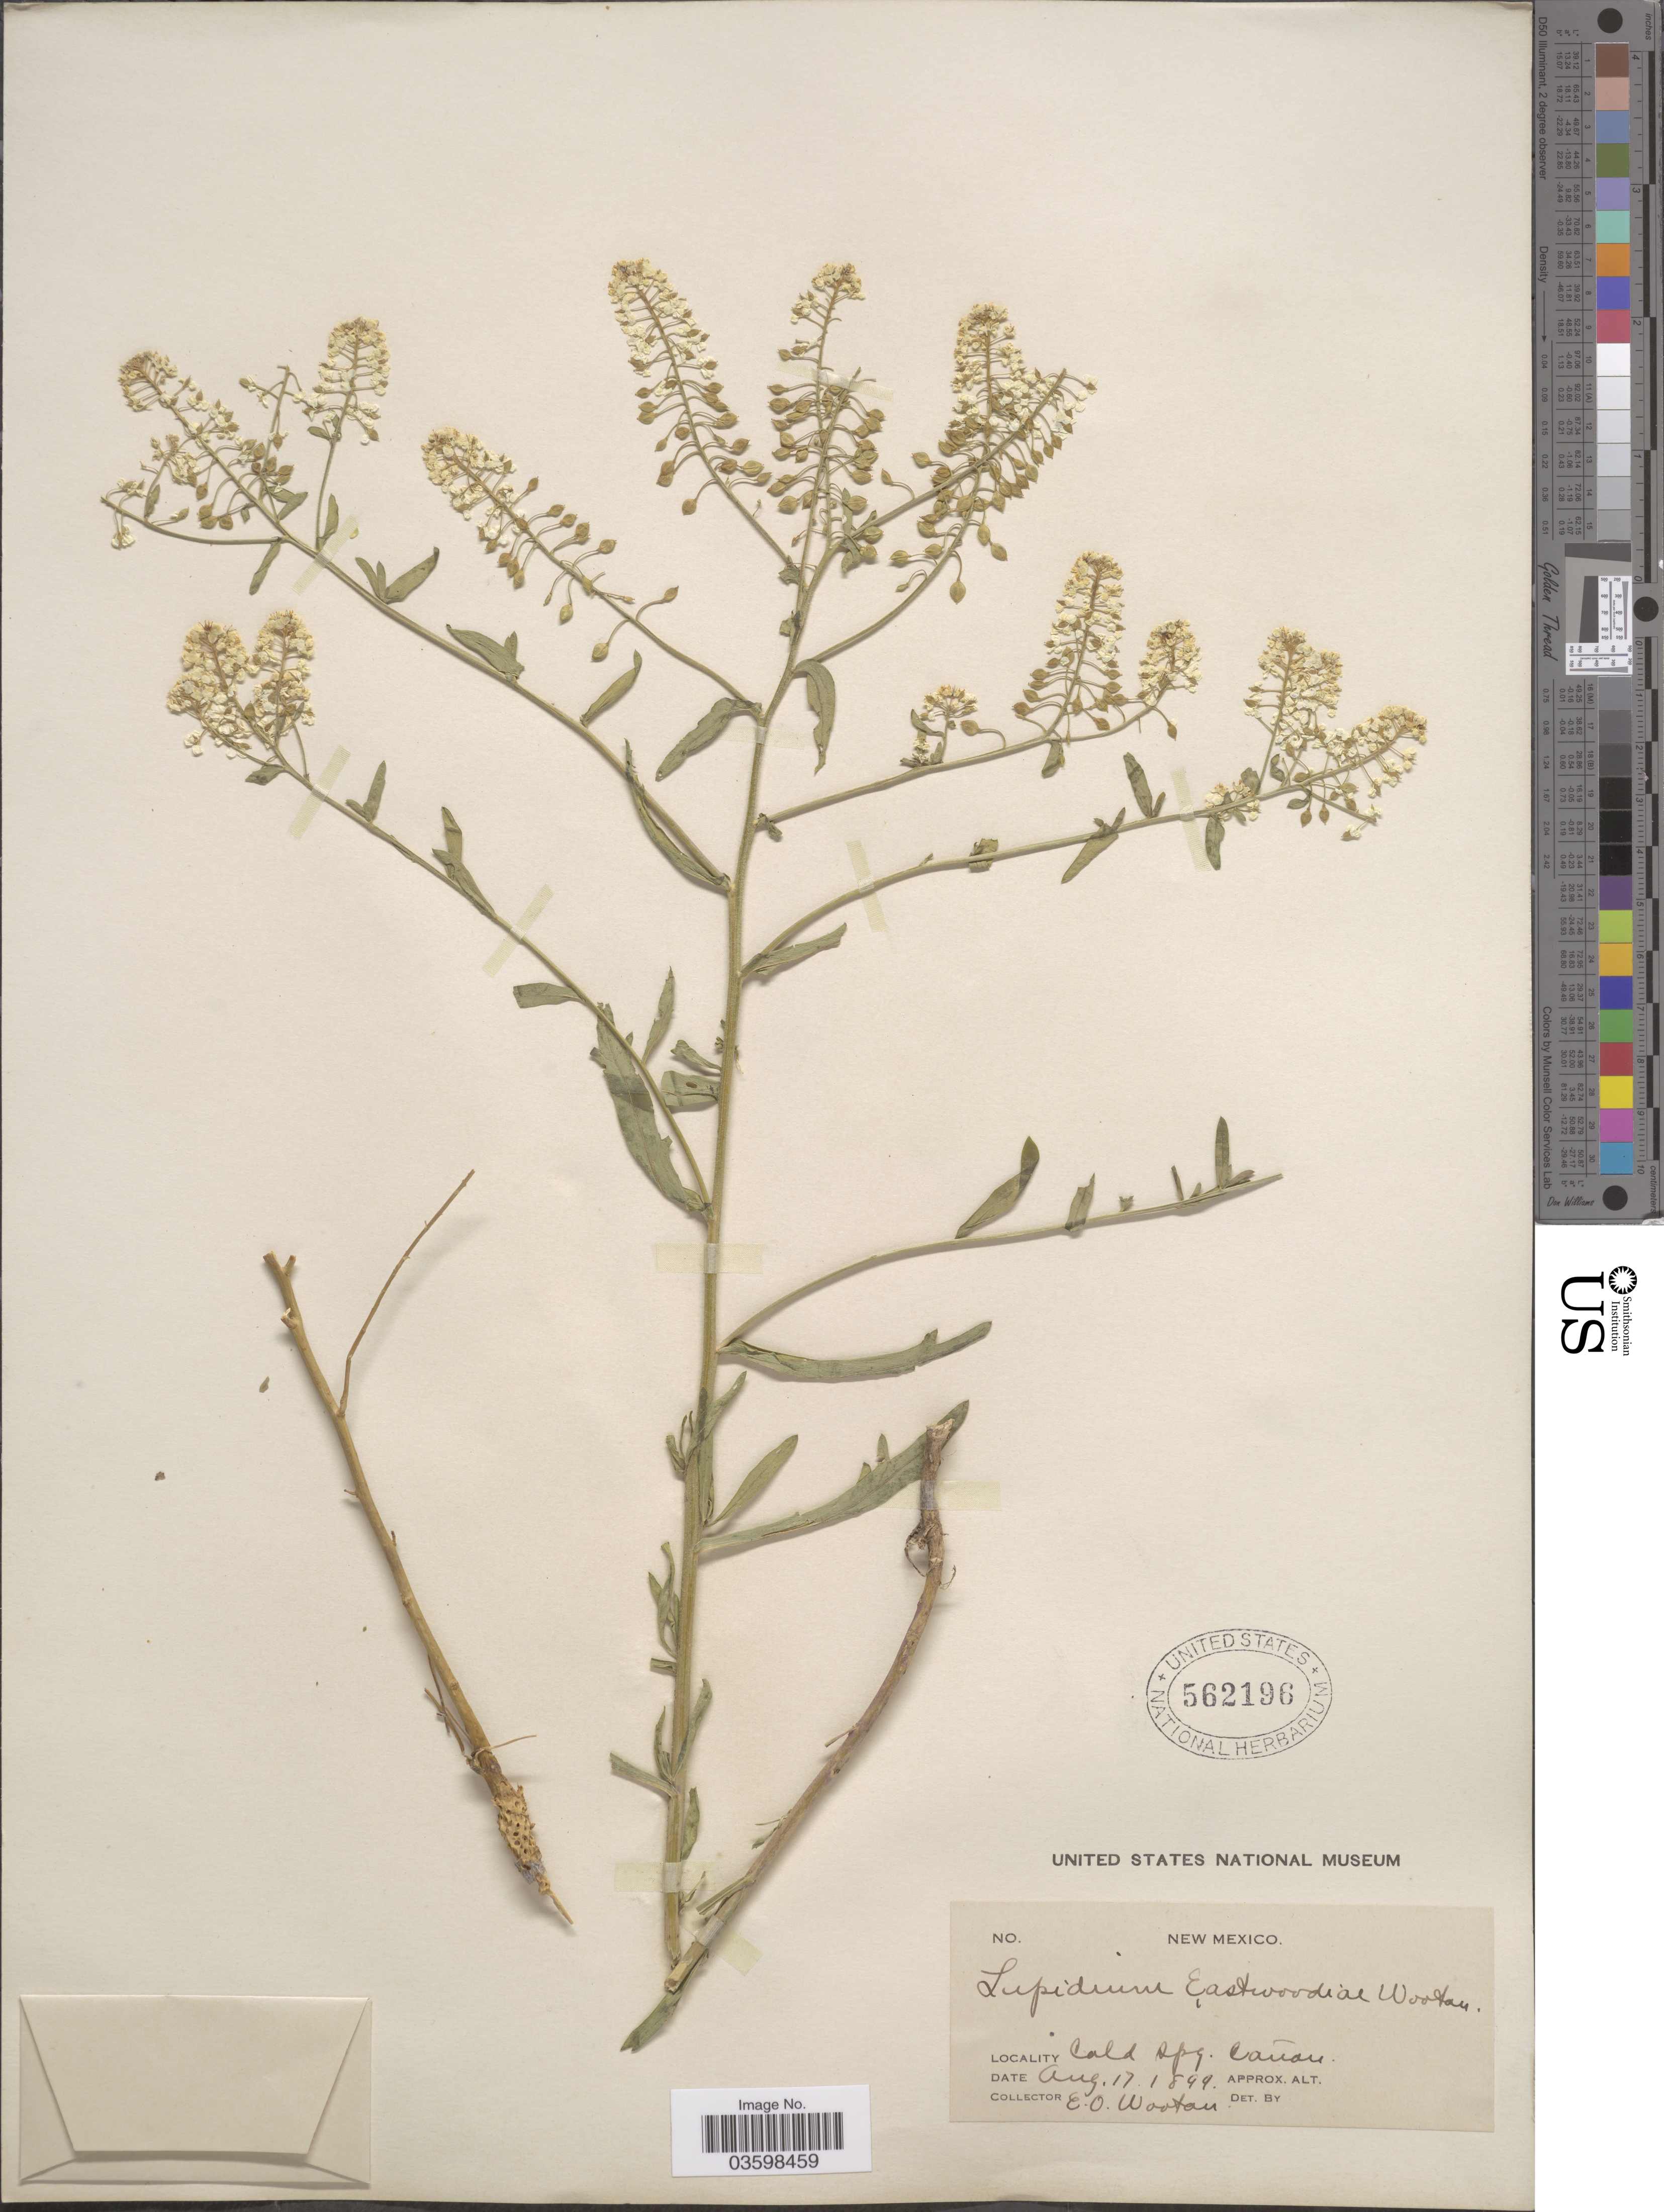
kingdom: Plantae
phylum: Tracheophyta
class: Magnoliopsida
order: Brassicales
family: Brassicaceae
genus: Lepidium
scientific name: Lepidium eastwoodiae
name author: Wooton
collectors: E. O. Wooton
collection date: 1899-08-17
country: United States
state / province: New Mexico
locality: Cold spg. Cañon.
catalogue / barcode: US 562196